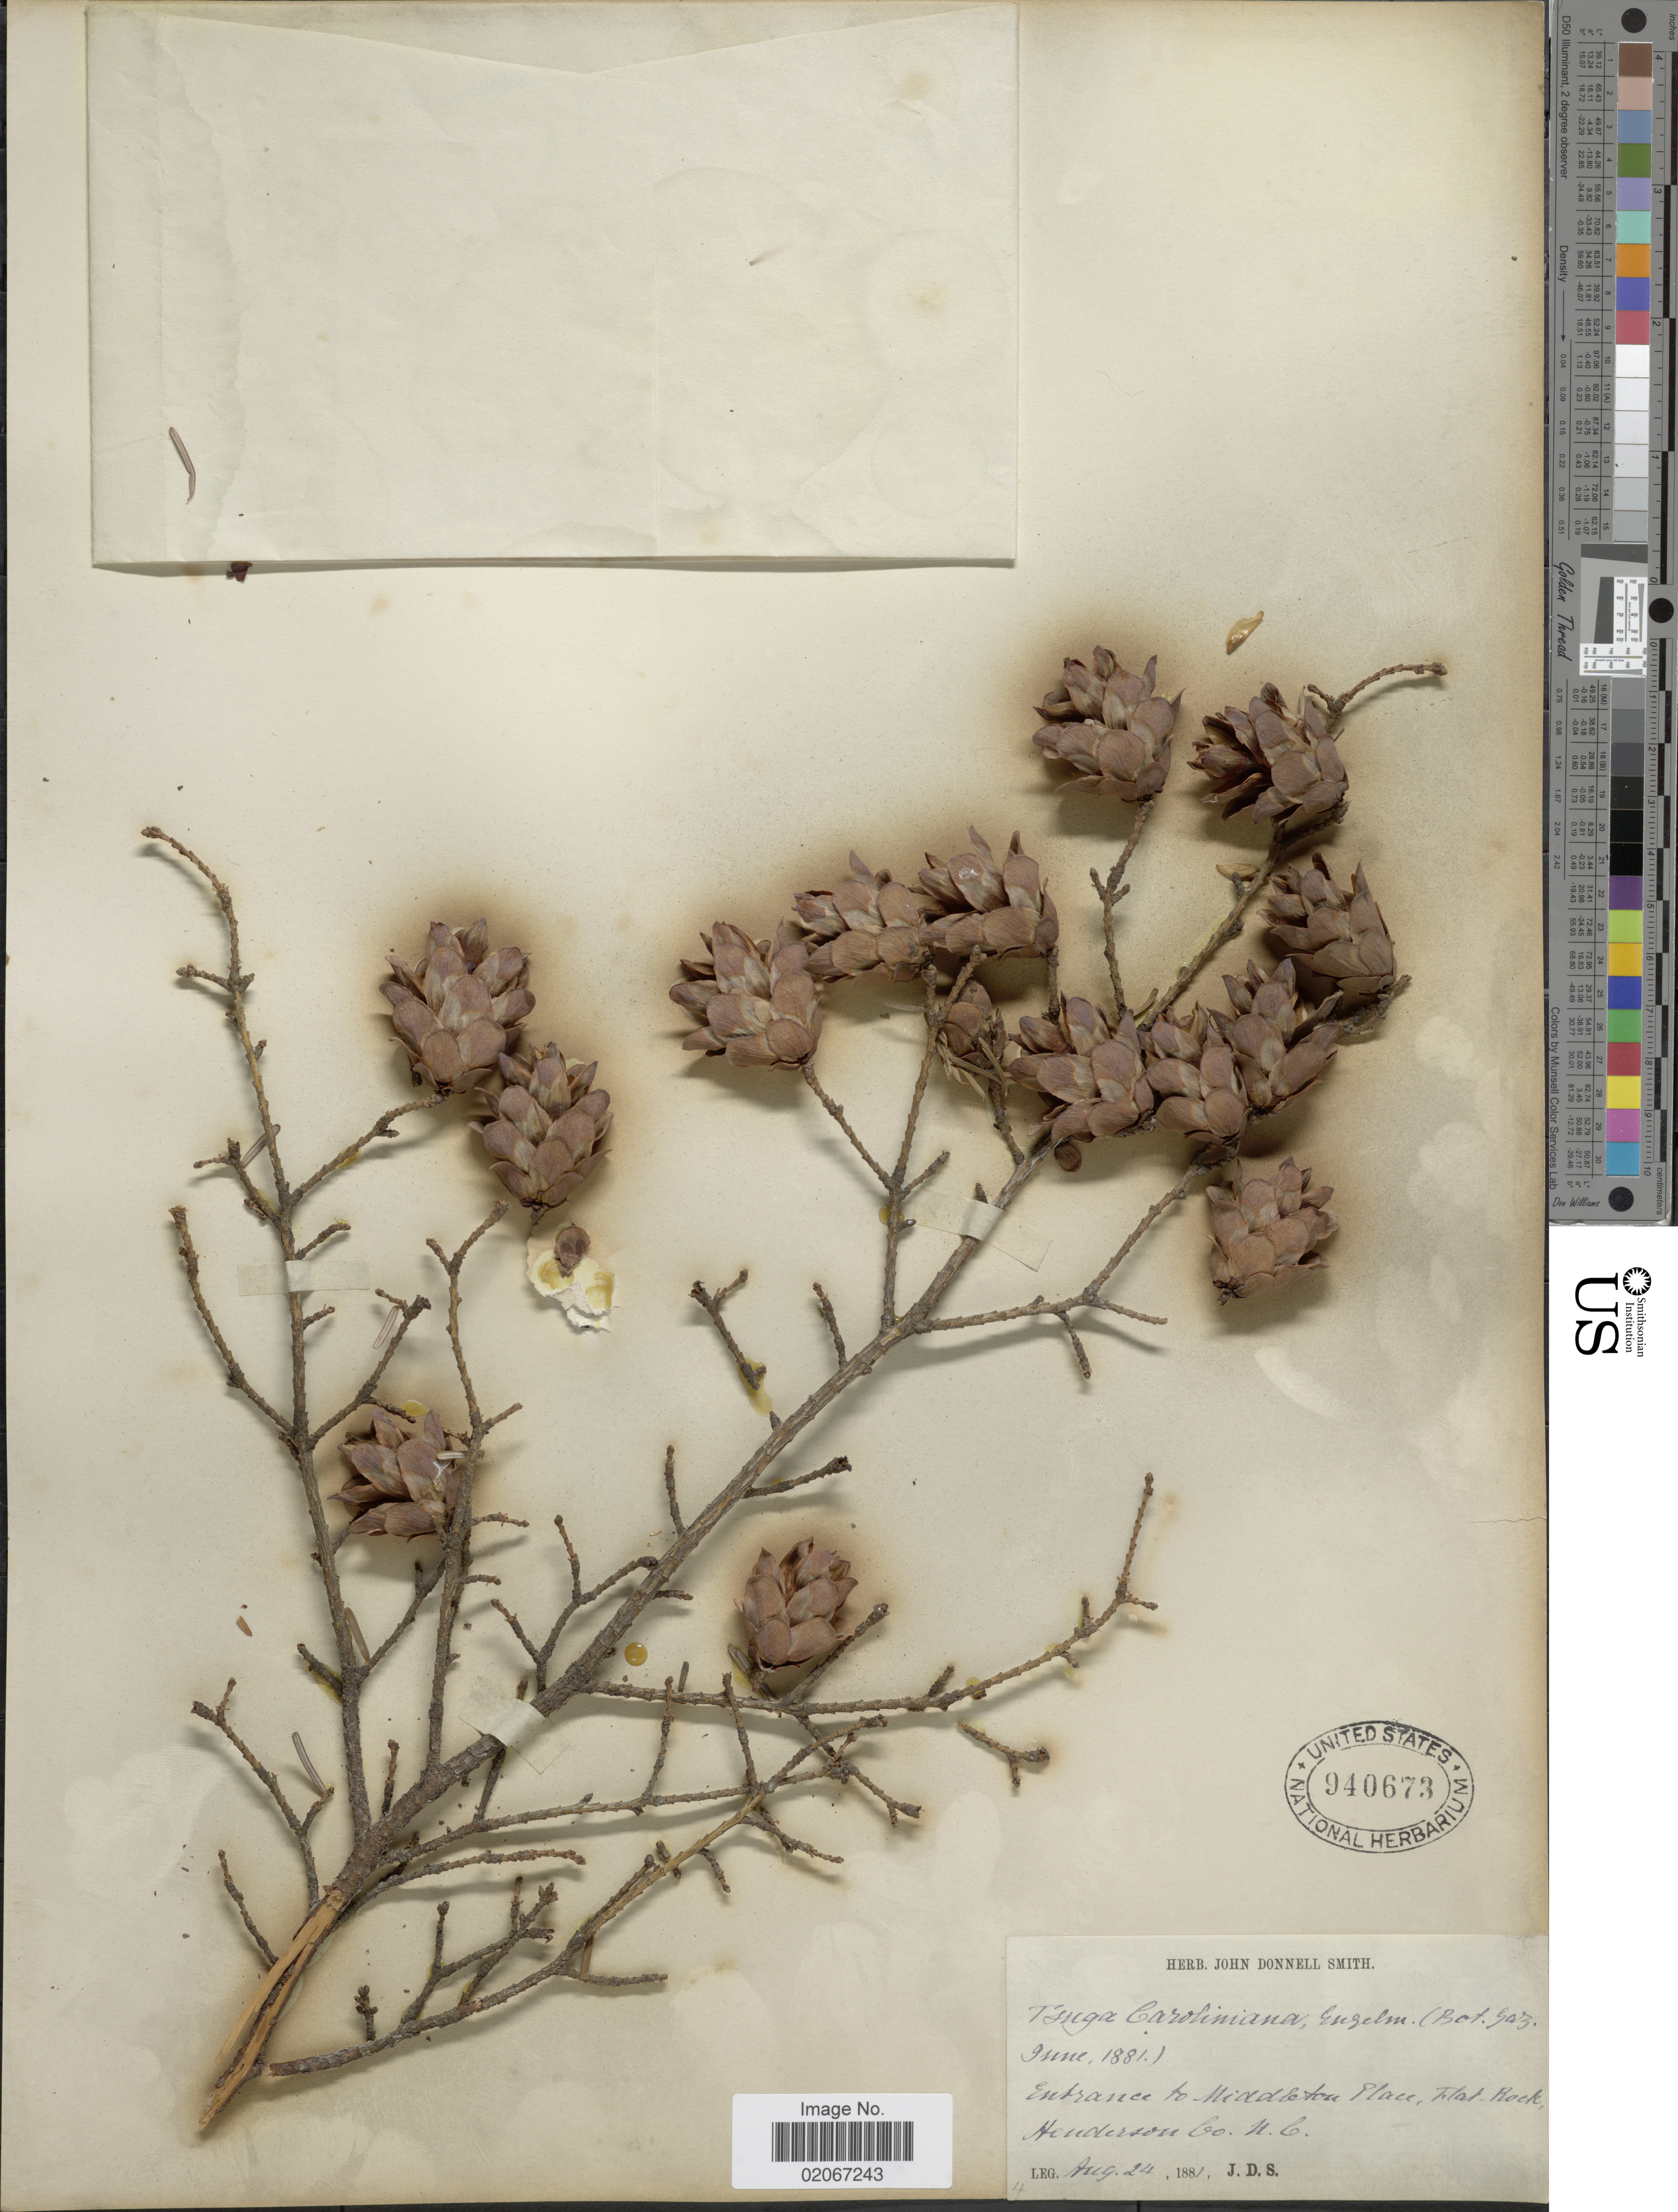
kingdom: Plantae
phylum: Tracheophyta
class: Pinopsida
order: Pinales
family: Pinaceae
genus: Tsuga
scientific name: Tsuga caroliniana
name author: Engelm.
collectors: J. Donnell Smith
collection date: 1881-08-24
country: United States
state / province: North Carolina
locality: Entrance to Middleton Place, Flat Rock, Henderson Co.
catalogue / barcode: US 940673